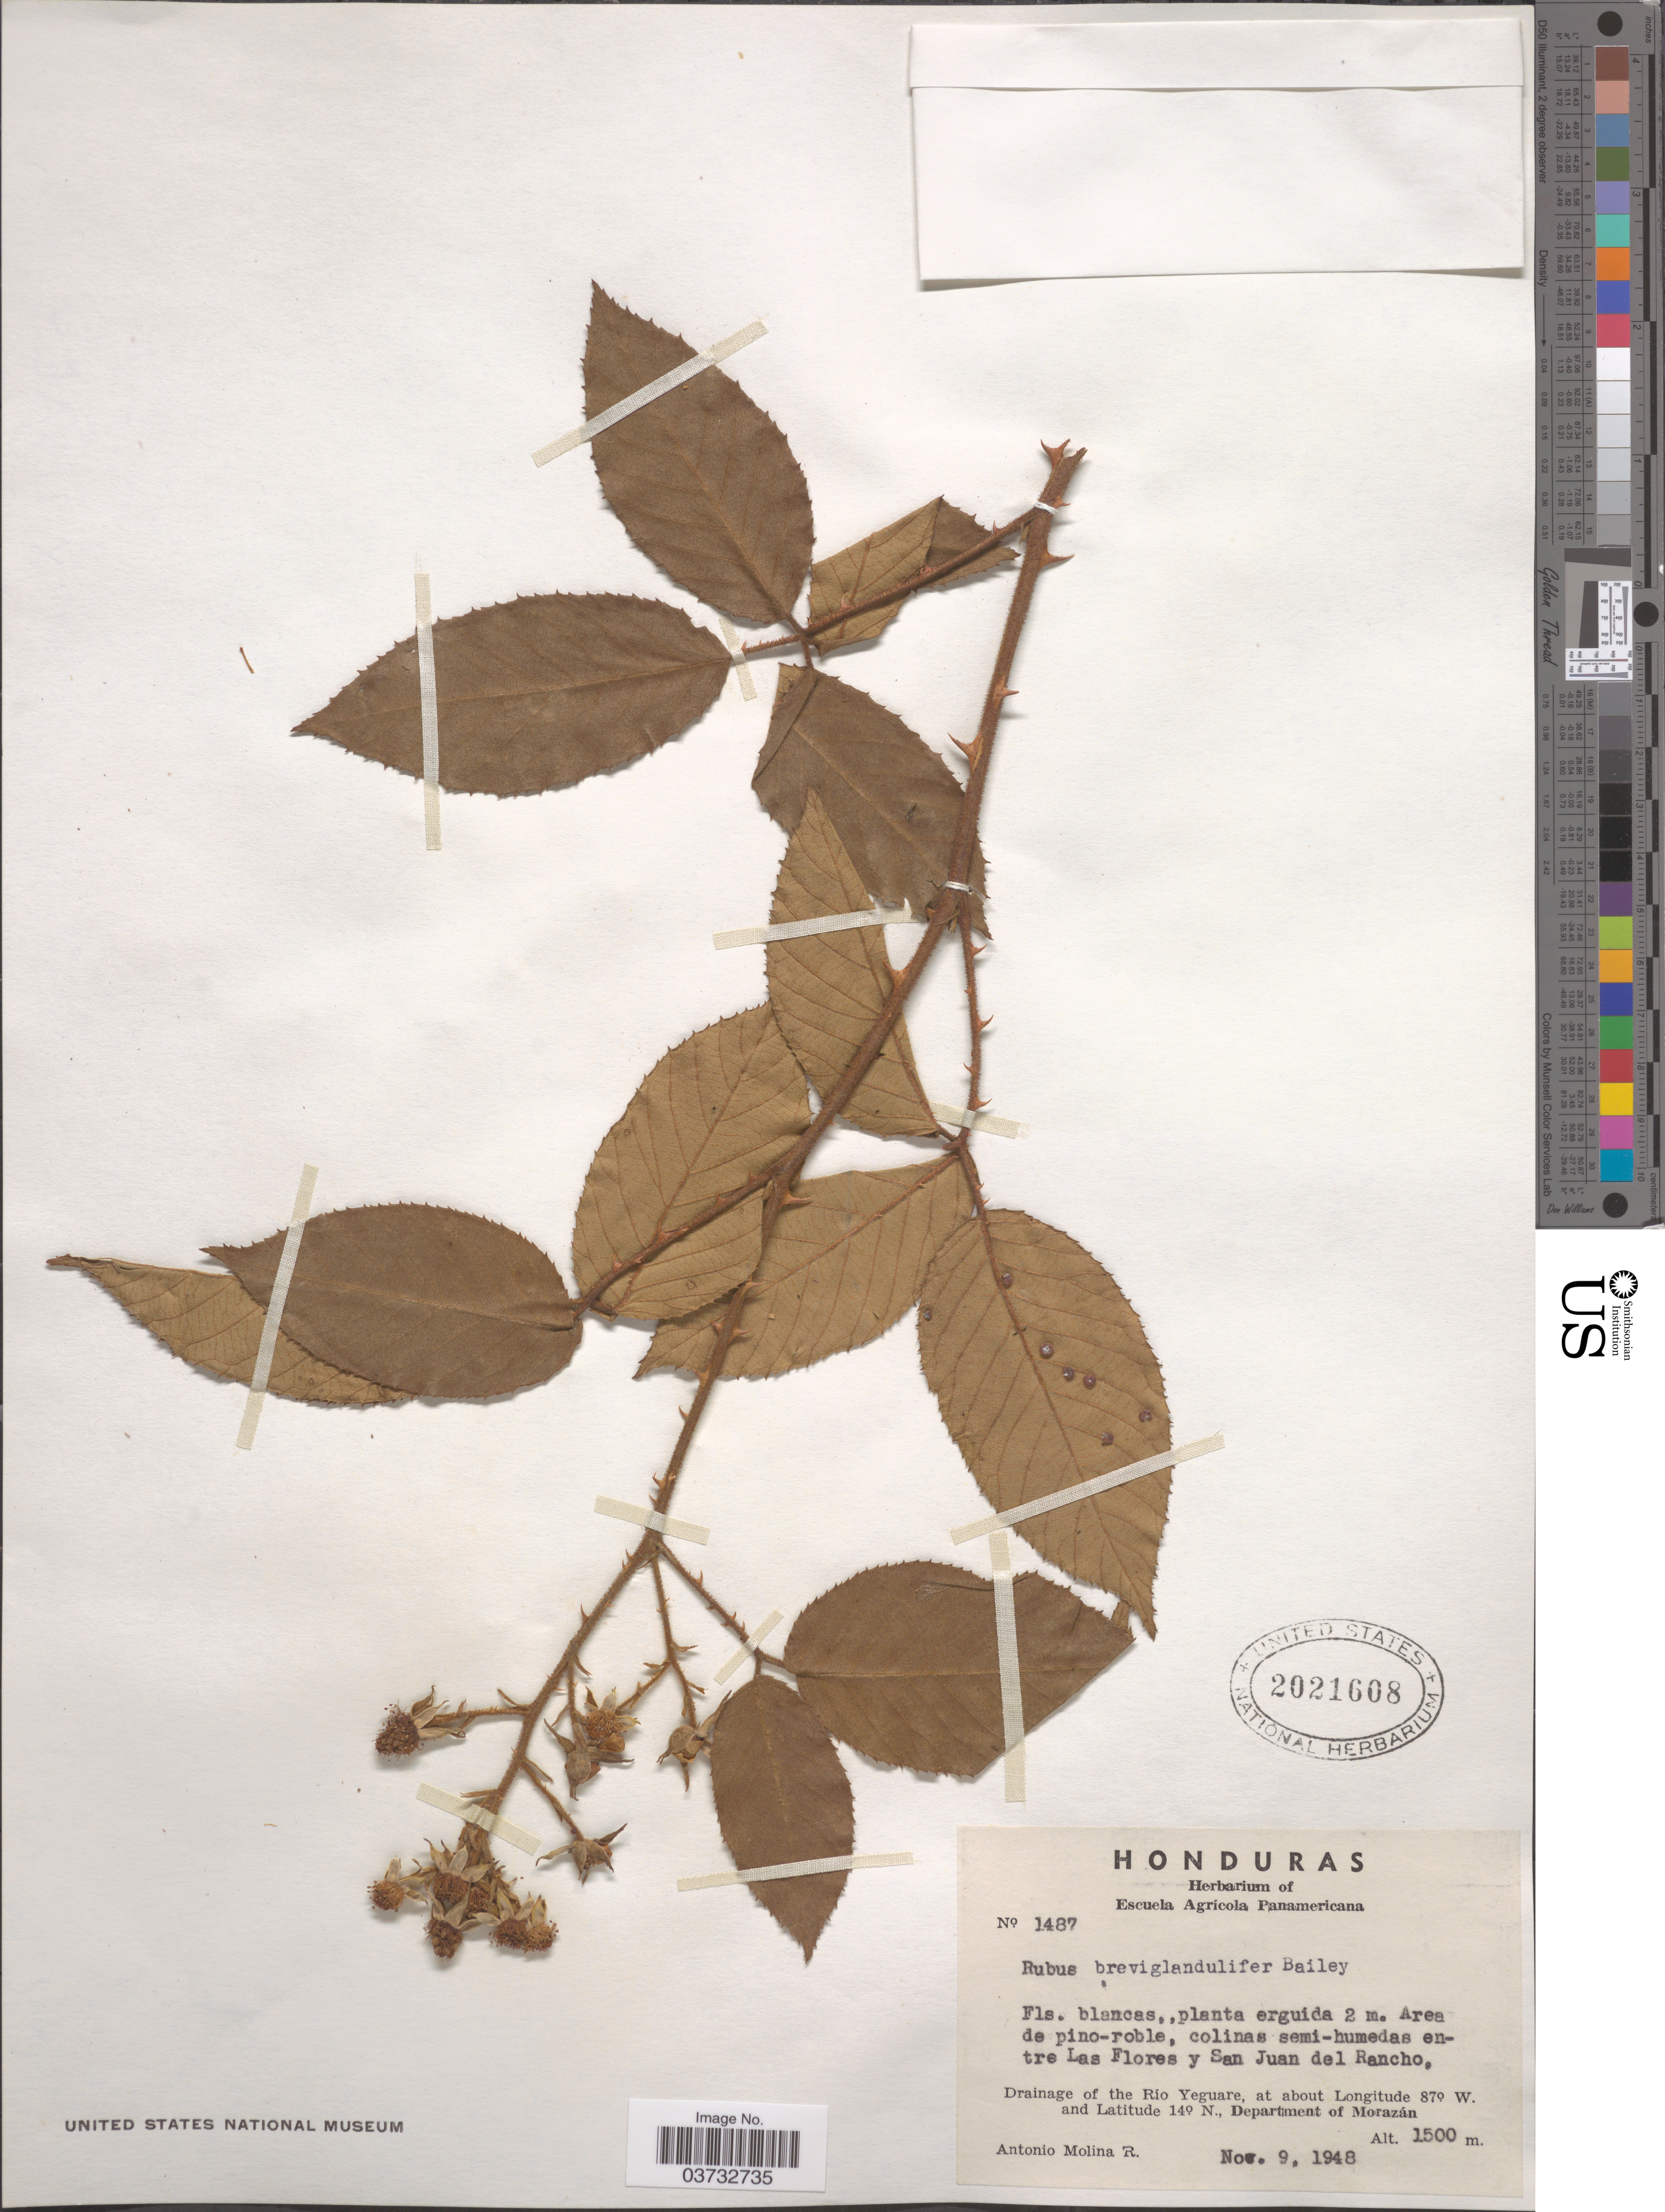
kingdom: Plantae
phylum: Tracheophyta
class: Magnoliopsida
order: Rosales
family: Rosaceae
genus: Rubus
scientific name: Rubus breviglandulifer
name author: L.H. Bailey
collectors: A. Molina R.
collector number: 1487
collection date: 1948-11-09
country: Honduras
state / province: Fco. Morazán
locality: Colinas semi-humedas entre Las Flores y San Juan del Rancho, Drainage of the Río Yeguare, Department of Morazán.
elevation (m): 1500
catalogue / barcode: US 2021608